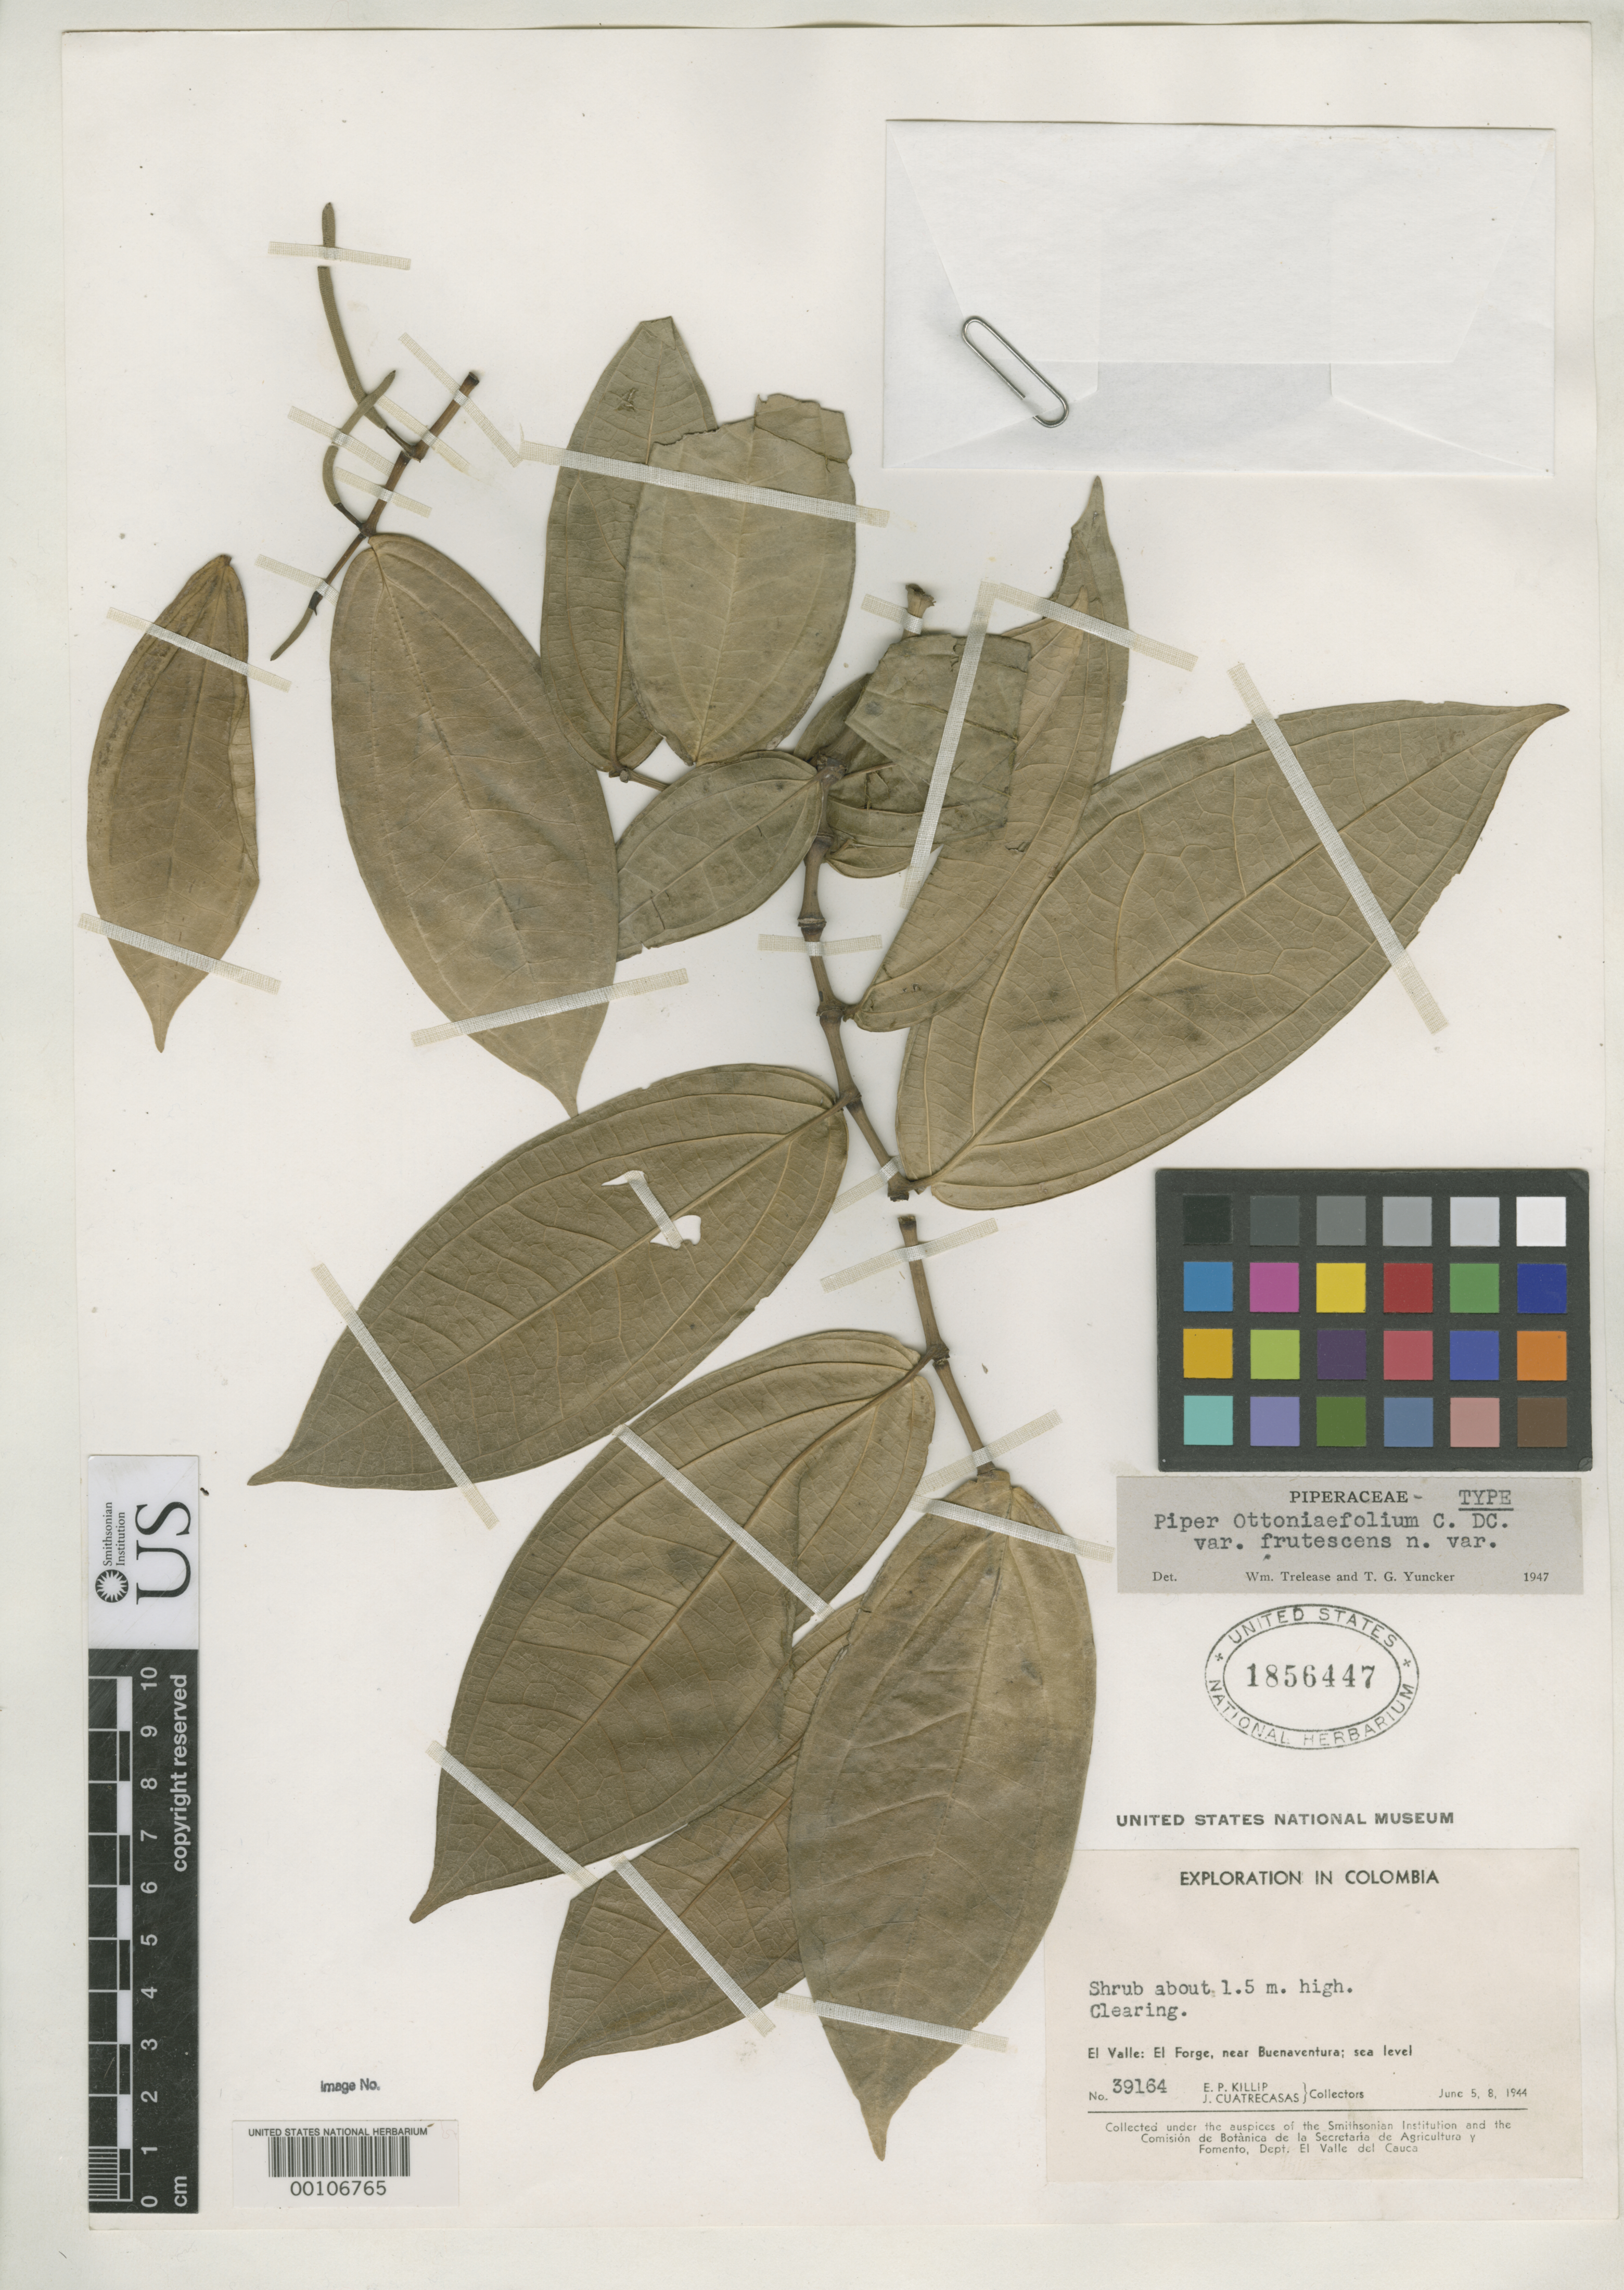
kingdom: Plantae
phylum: Tracheophyta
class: Magnoliopsida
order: Piperales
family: Piperaceae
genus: Piper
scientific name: Piper ottoniaefolium var. frutescens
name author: Trel. & Yunck.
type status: Holotype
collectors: E. P. Killip & J. Cuatrecasas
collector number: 39164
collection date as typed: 05 Jun 1944 and 08 Jun 1944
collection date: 1944-06-05,1944-06-08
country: Colombia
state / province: Valle del Cauca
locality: El Forge, near Buena Ventura.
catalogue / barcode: US 1856447